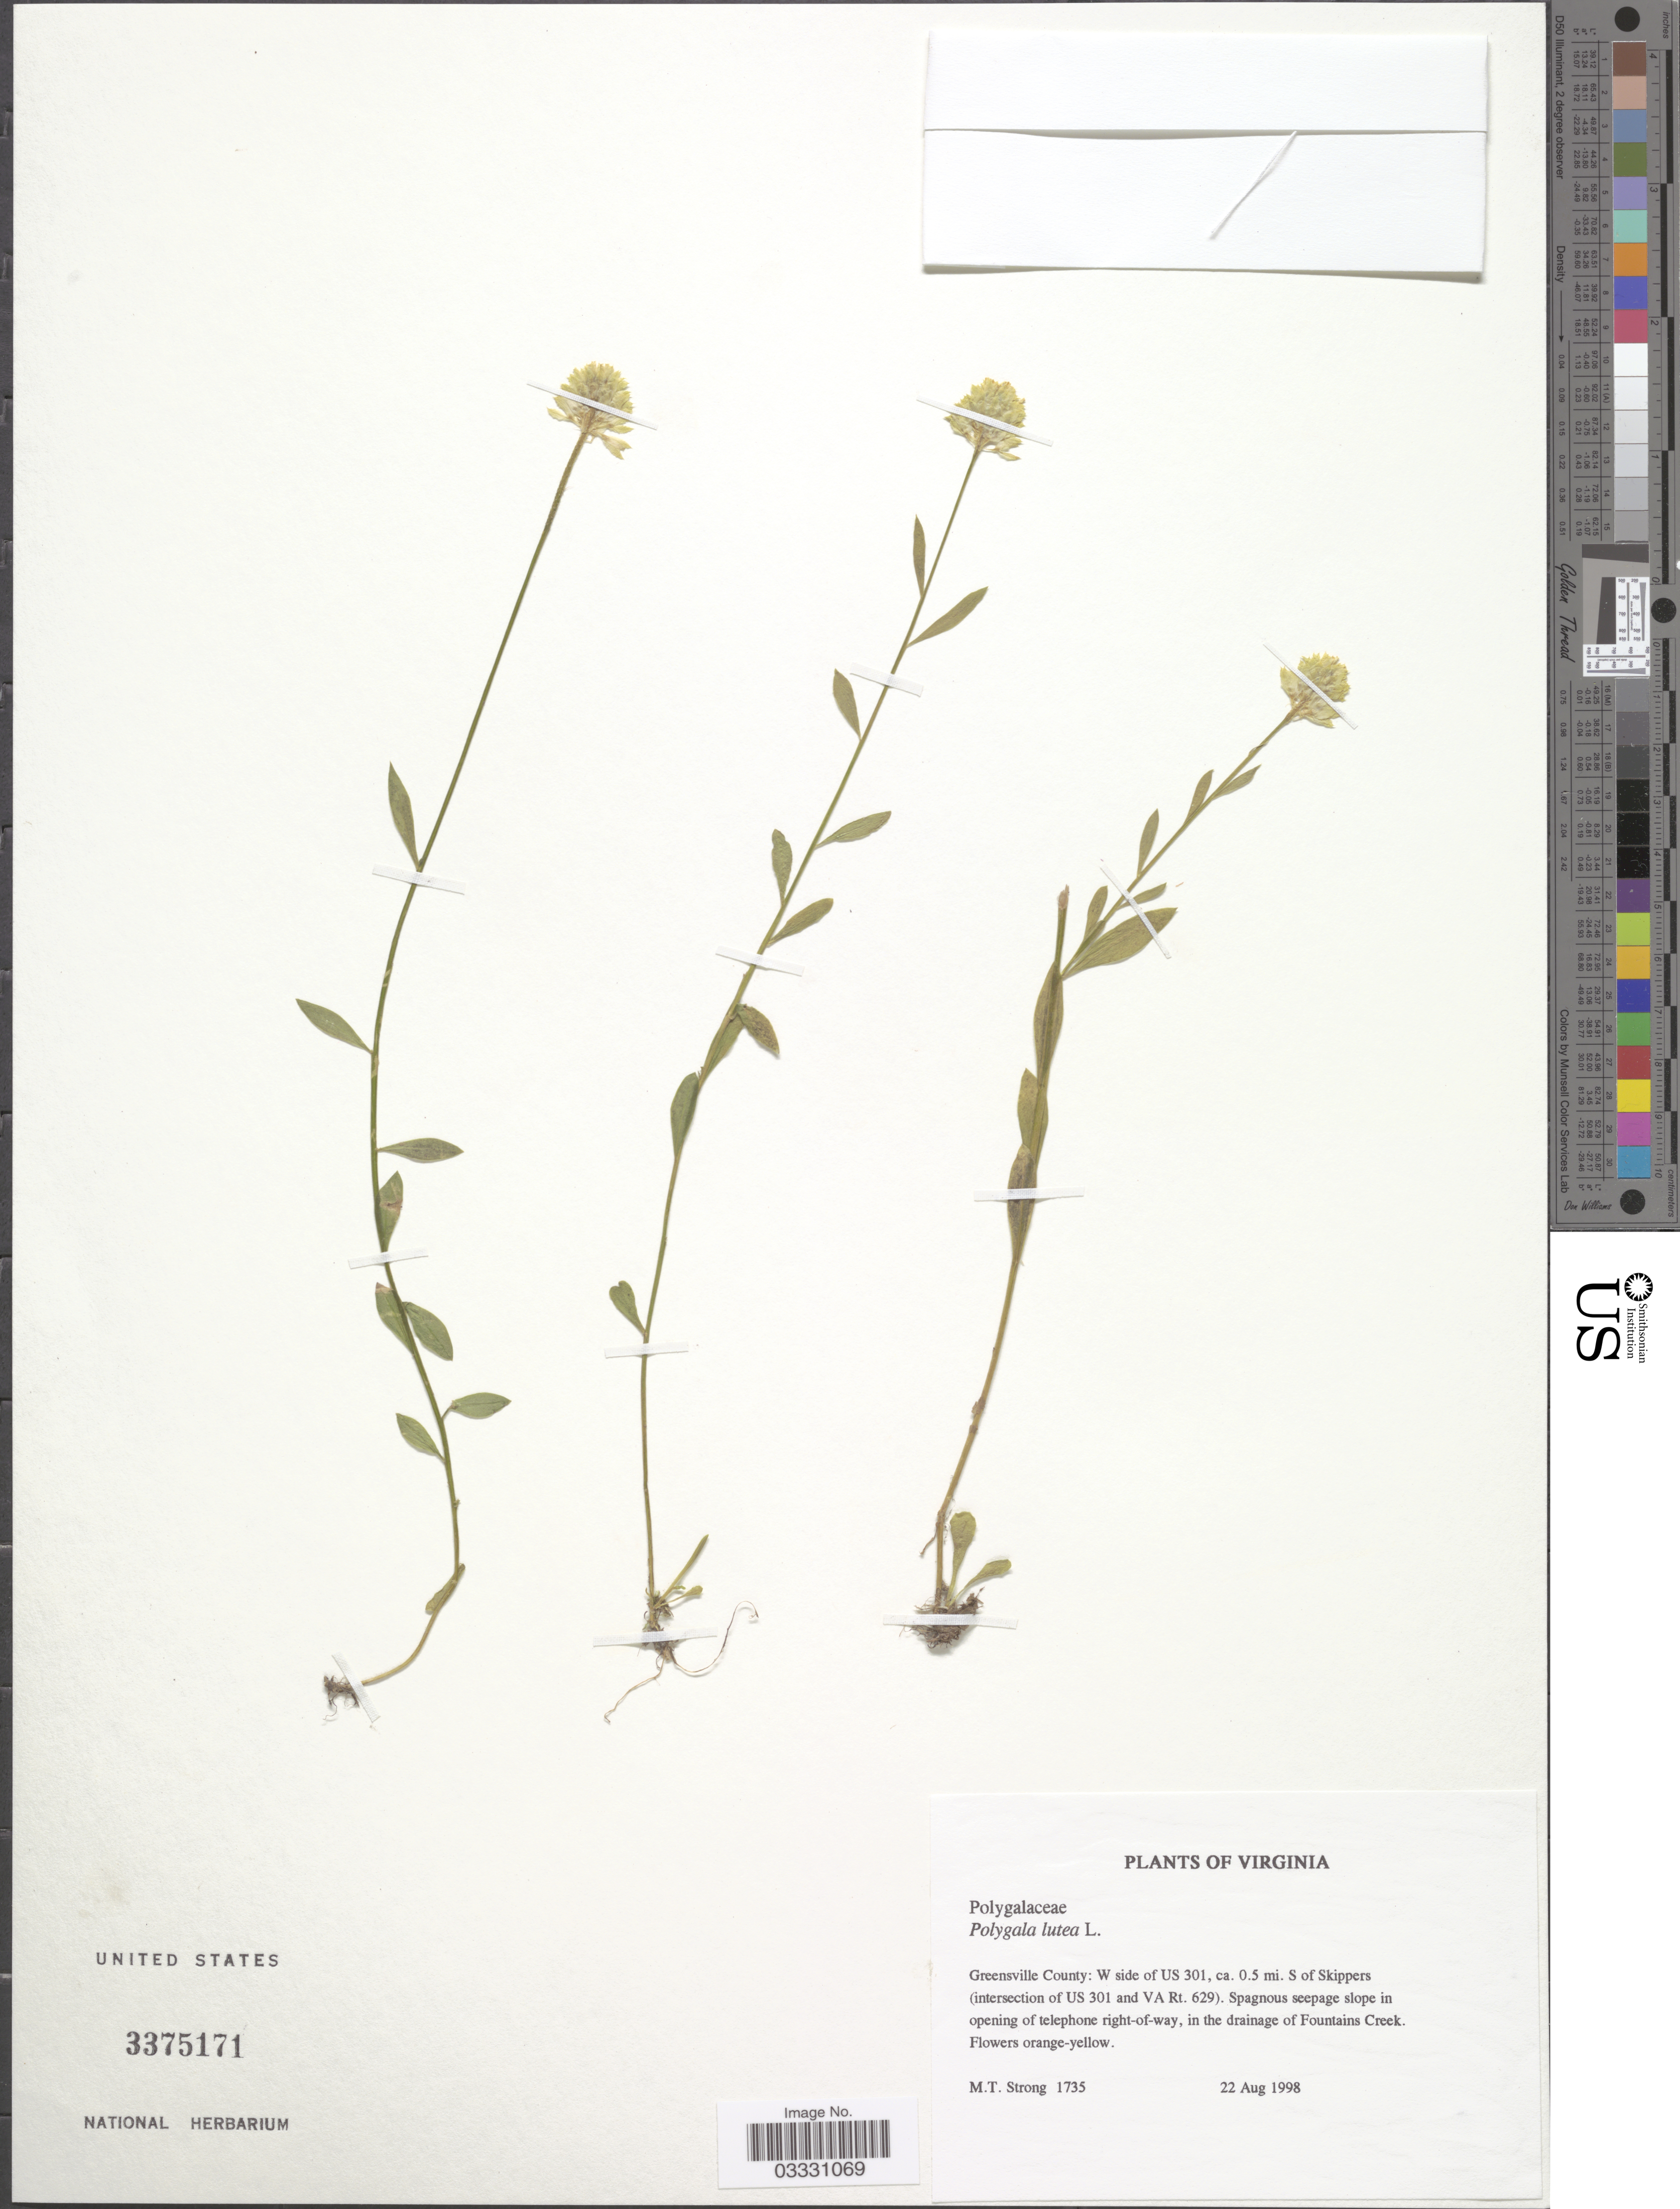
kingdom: Plantae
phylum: Tracheophyta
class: Magnoliopsida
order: Fabales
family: Polygalaceae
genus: Polygala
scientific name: Polygala lutea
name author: L.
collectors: M. T. Strong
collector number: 1735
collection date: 1998-08-22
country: United States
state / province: Virginia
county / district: Greensville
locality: Greensville County: W side of US 301, ca. 0.5 mi. S of Skippers (intersection of US 301 and VA Rt. 629). In the drainage of Fountains Creek.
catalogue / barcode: US 3375171